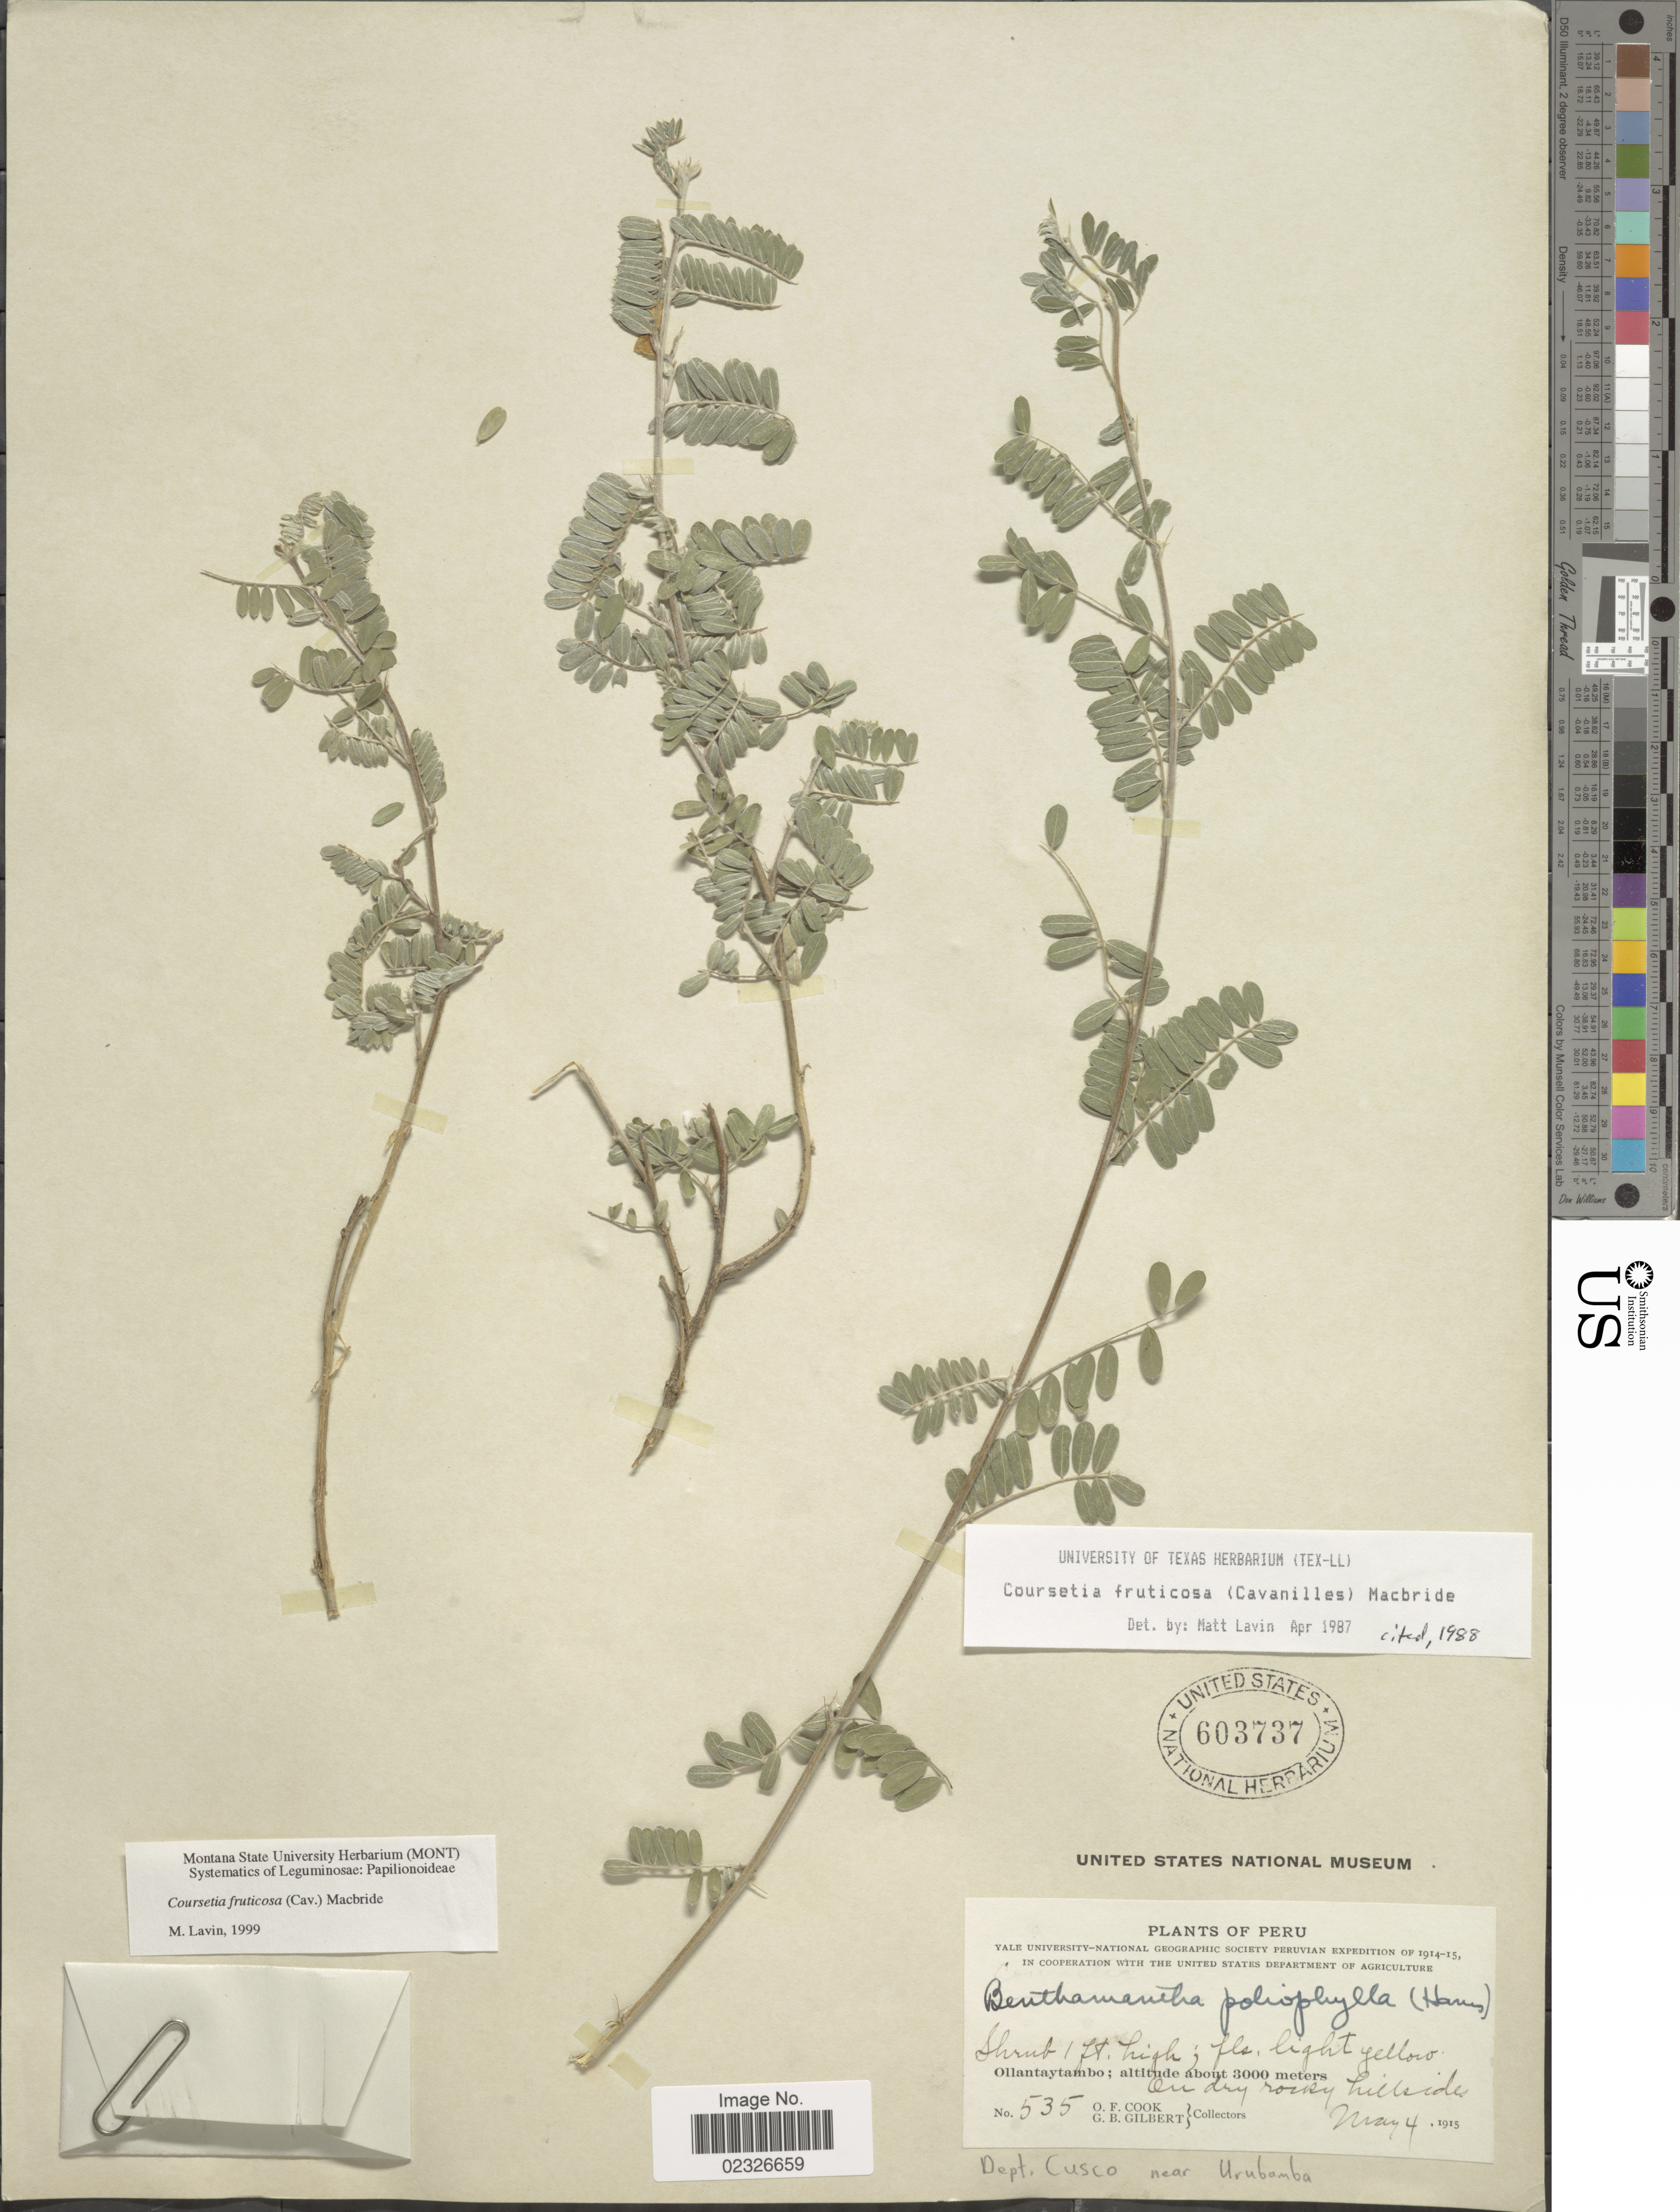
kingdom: Plantae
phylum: Tracheophyta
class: Magnoliopsida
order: Fabales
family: Fabaceae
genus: Coursetia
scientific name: Coursetia fruticosa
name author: (Cav.) J.F. Macbr.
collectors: O. F. Cook & G. B. Gilbert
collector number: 535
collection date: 1915-05-04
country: Peru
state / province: Cusco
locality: Ollantaytambo. Dept. Cusco near Urubamba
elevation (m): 3000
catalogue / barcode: US 603737